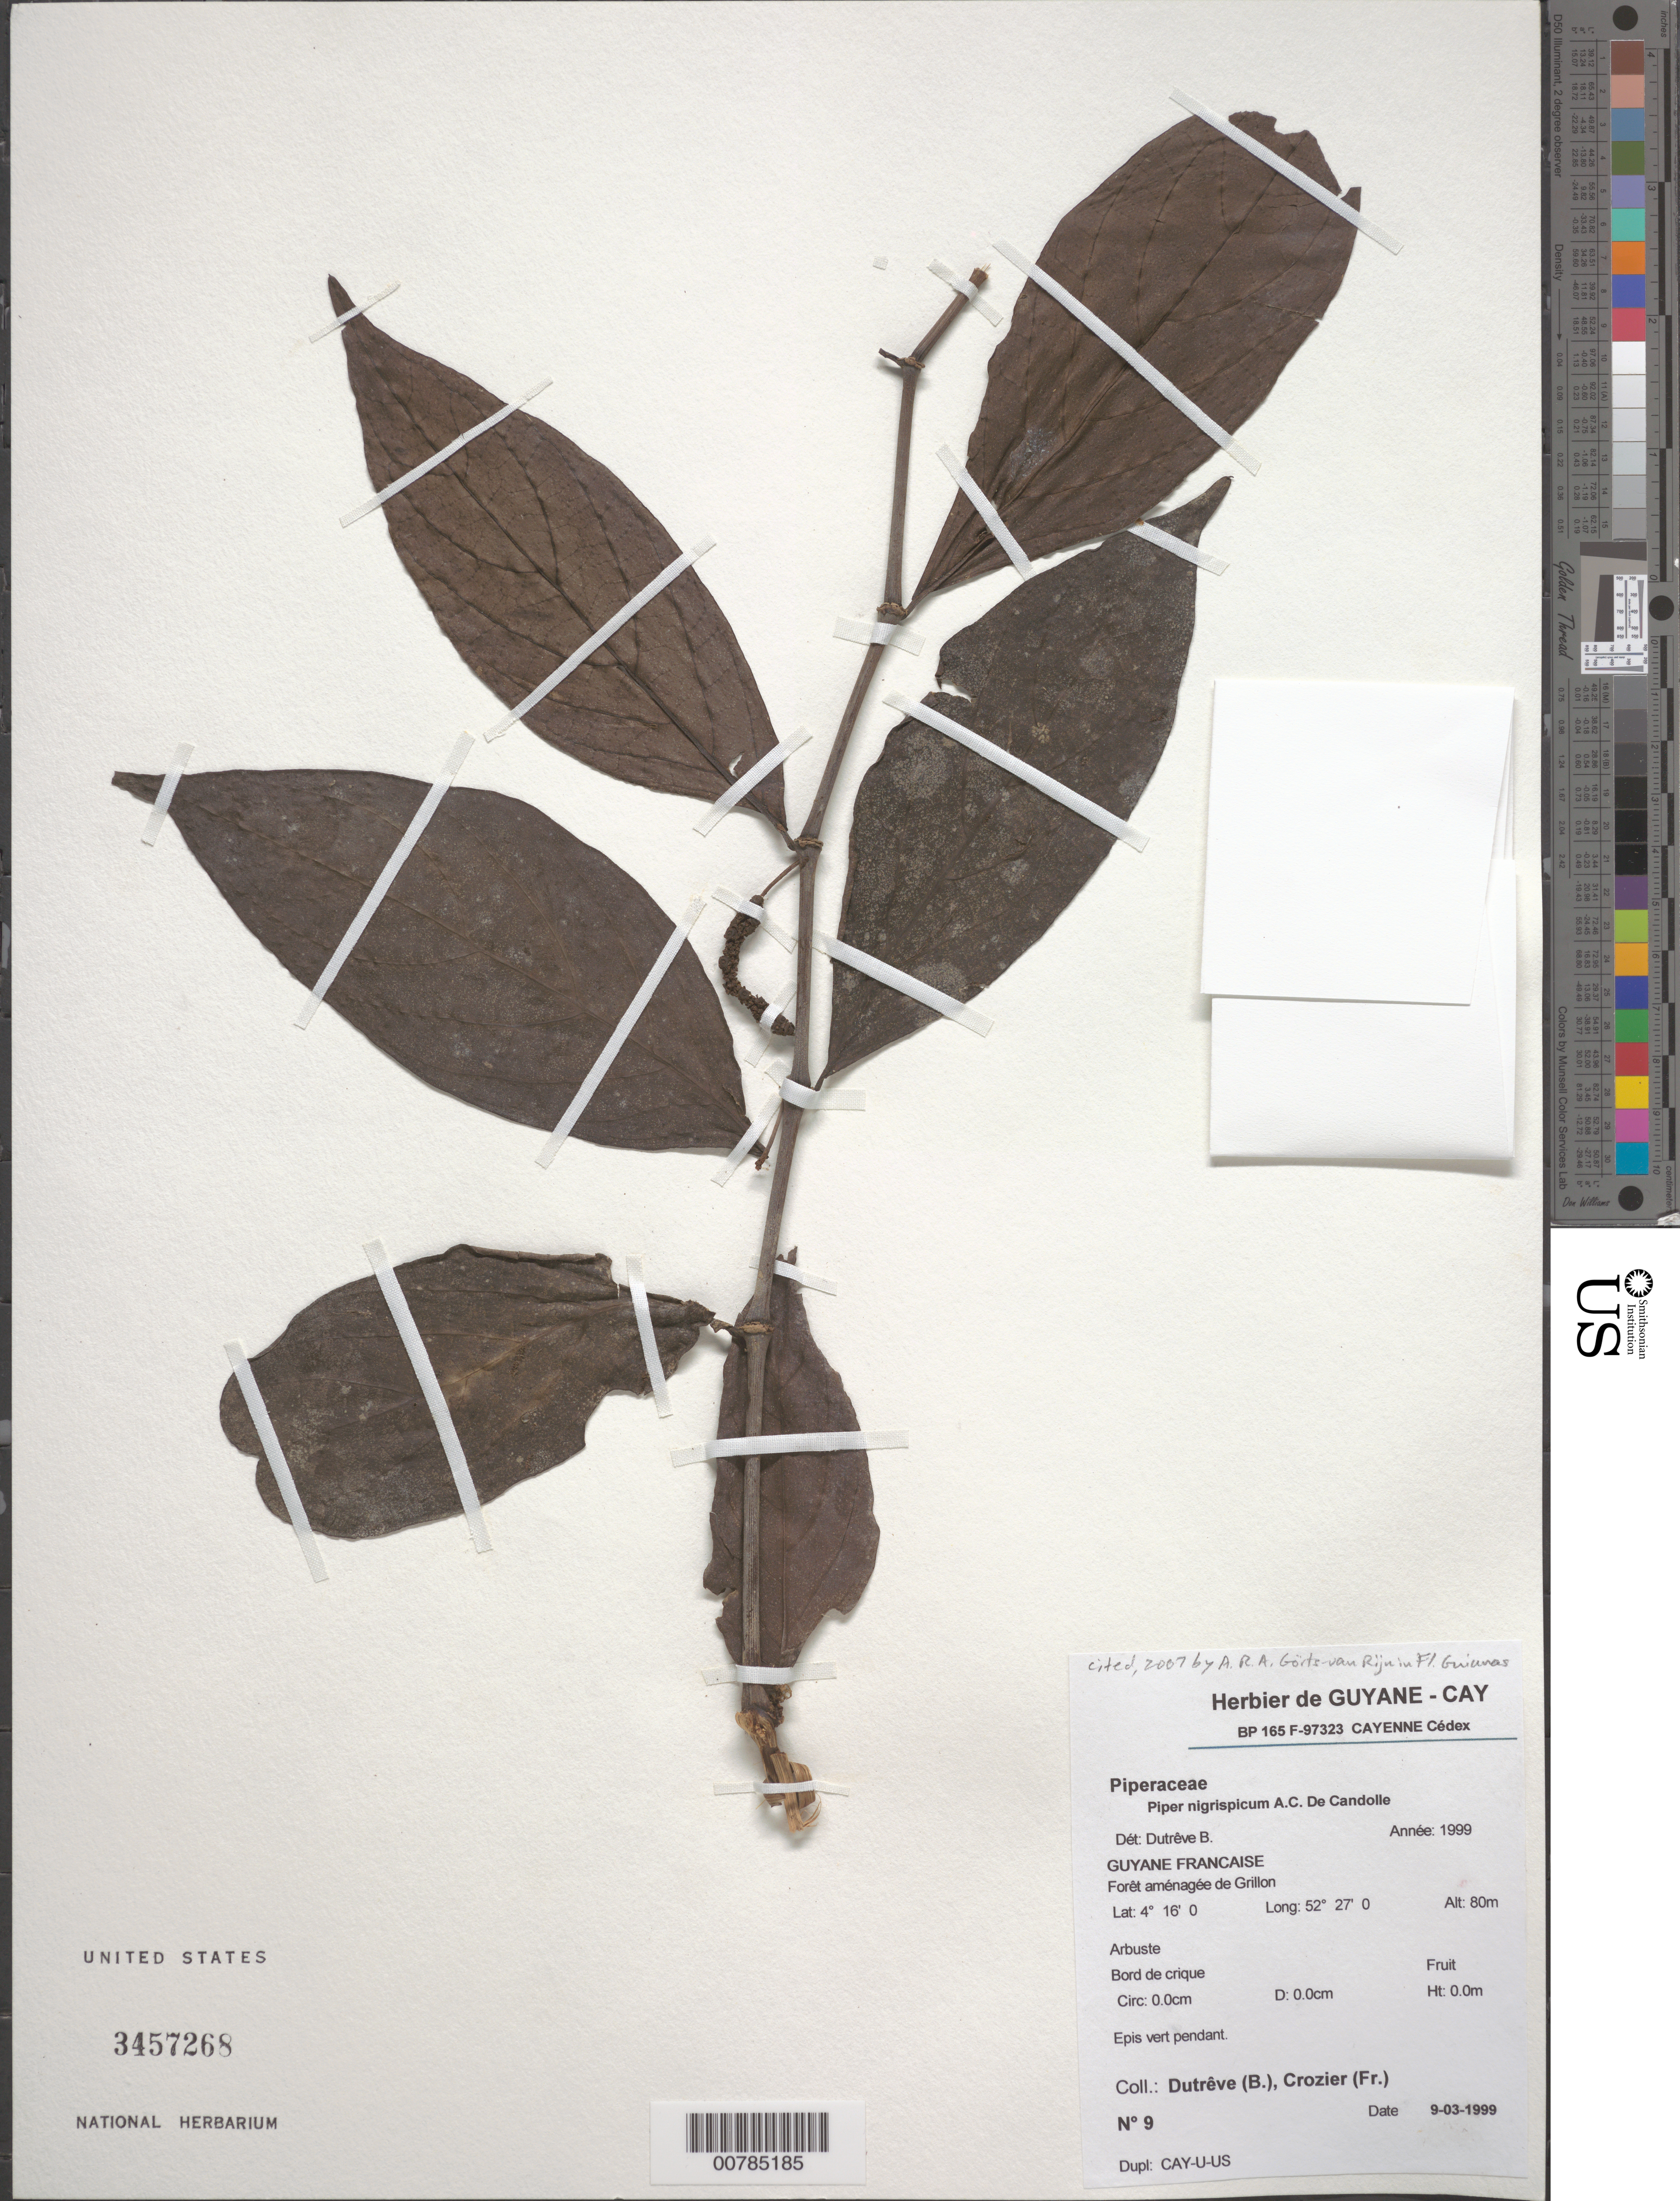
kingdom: Plantae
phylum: Tracheophyta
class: Magnoliopsida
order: Piperales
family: Piperaceae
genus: Piper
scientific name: Piper nigrispicum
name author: C. DC.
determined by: Dutrêve, B.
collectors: B. Dutrêve & F. Crozier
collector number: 9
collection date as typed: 9-Mar-99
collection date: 1999-03-09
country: French Guiana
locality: Grillon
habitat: Borde de crique; forêt aménagée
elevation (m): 80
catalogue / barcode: US 3457268